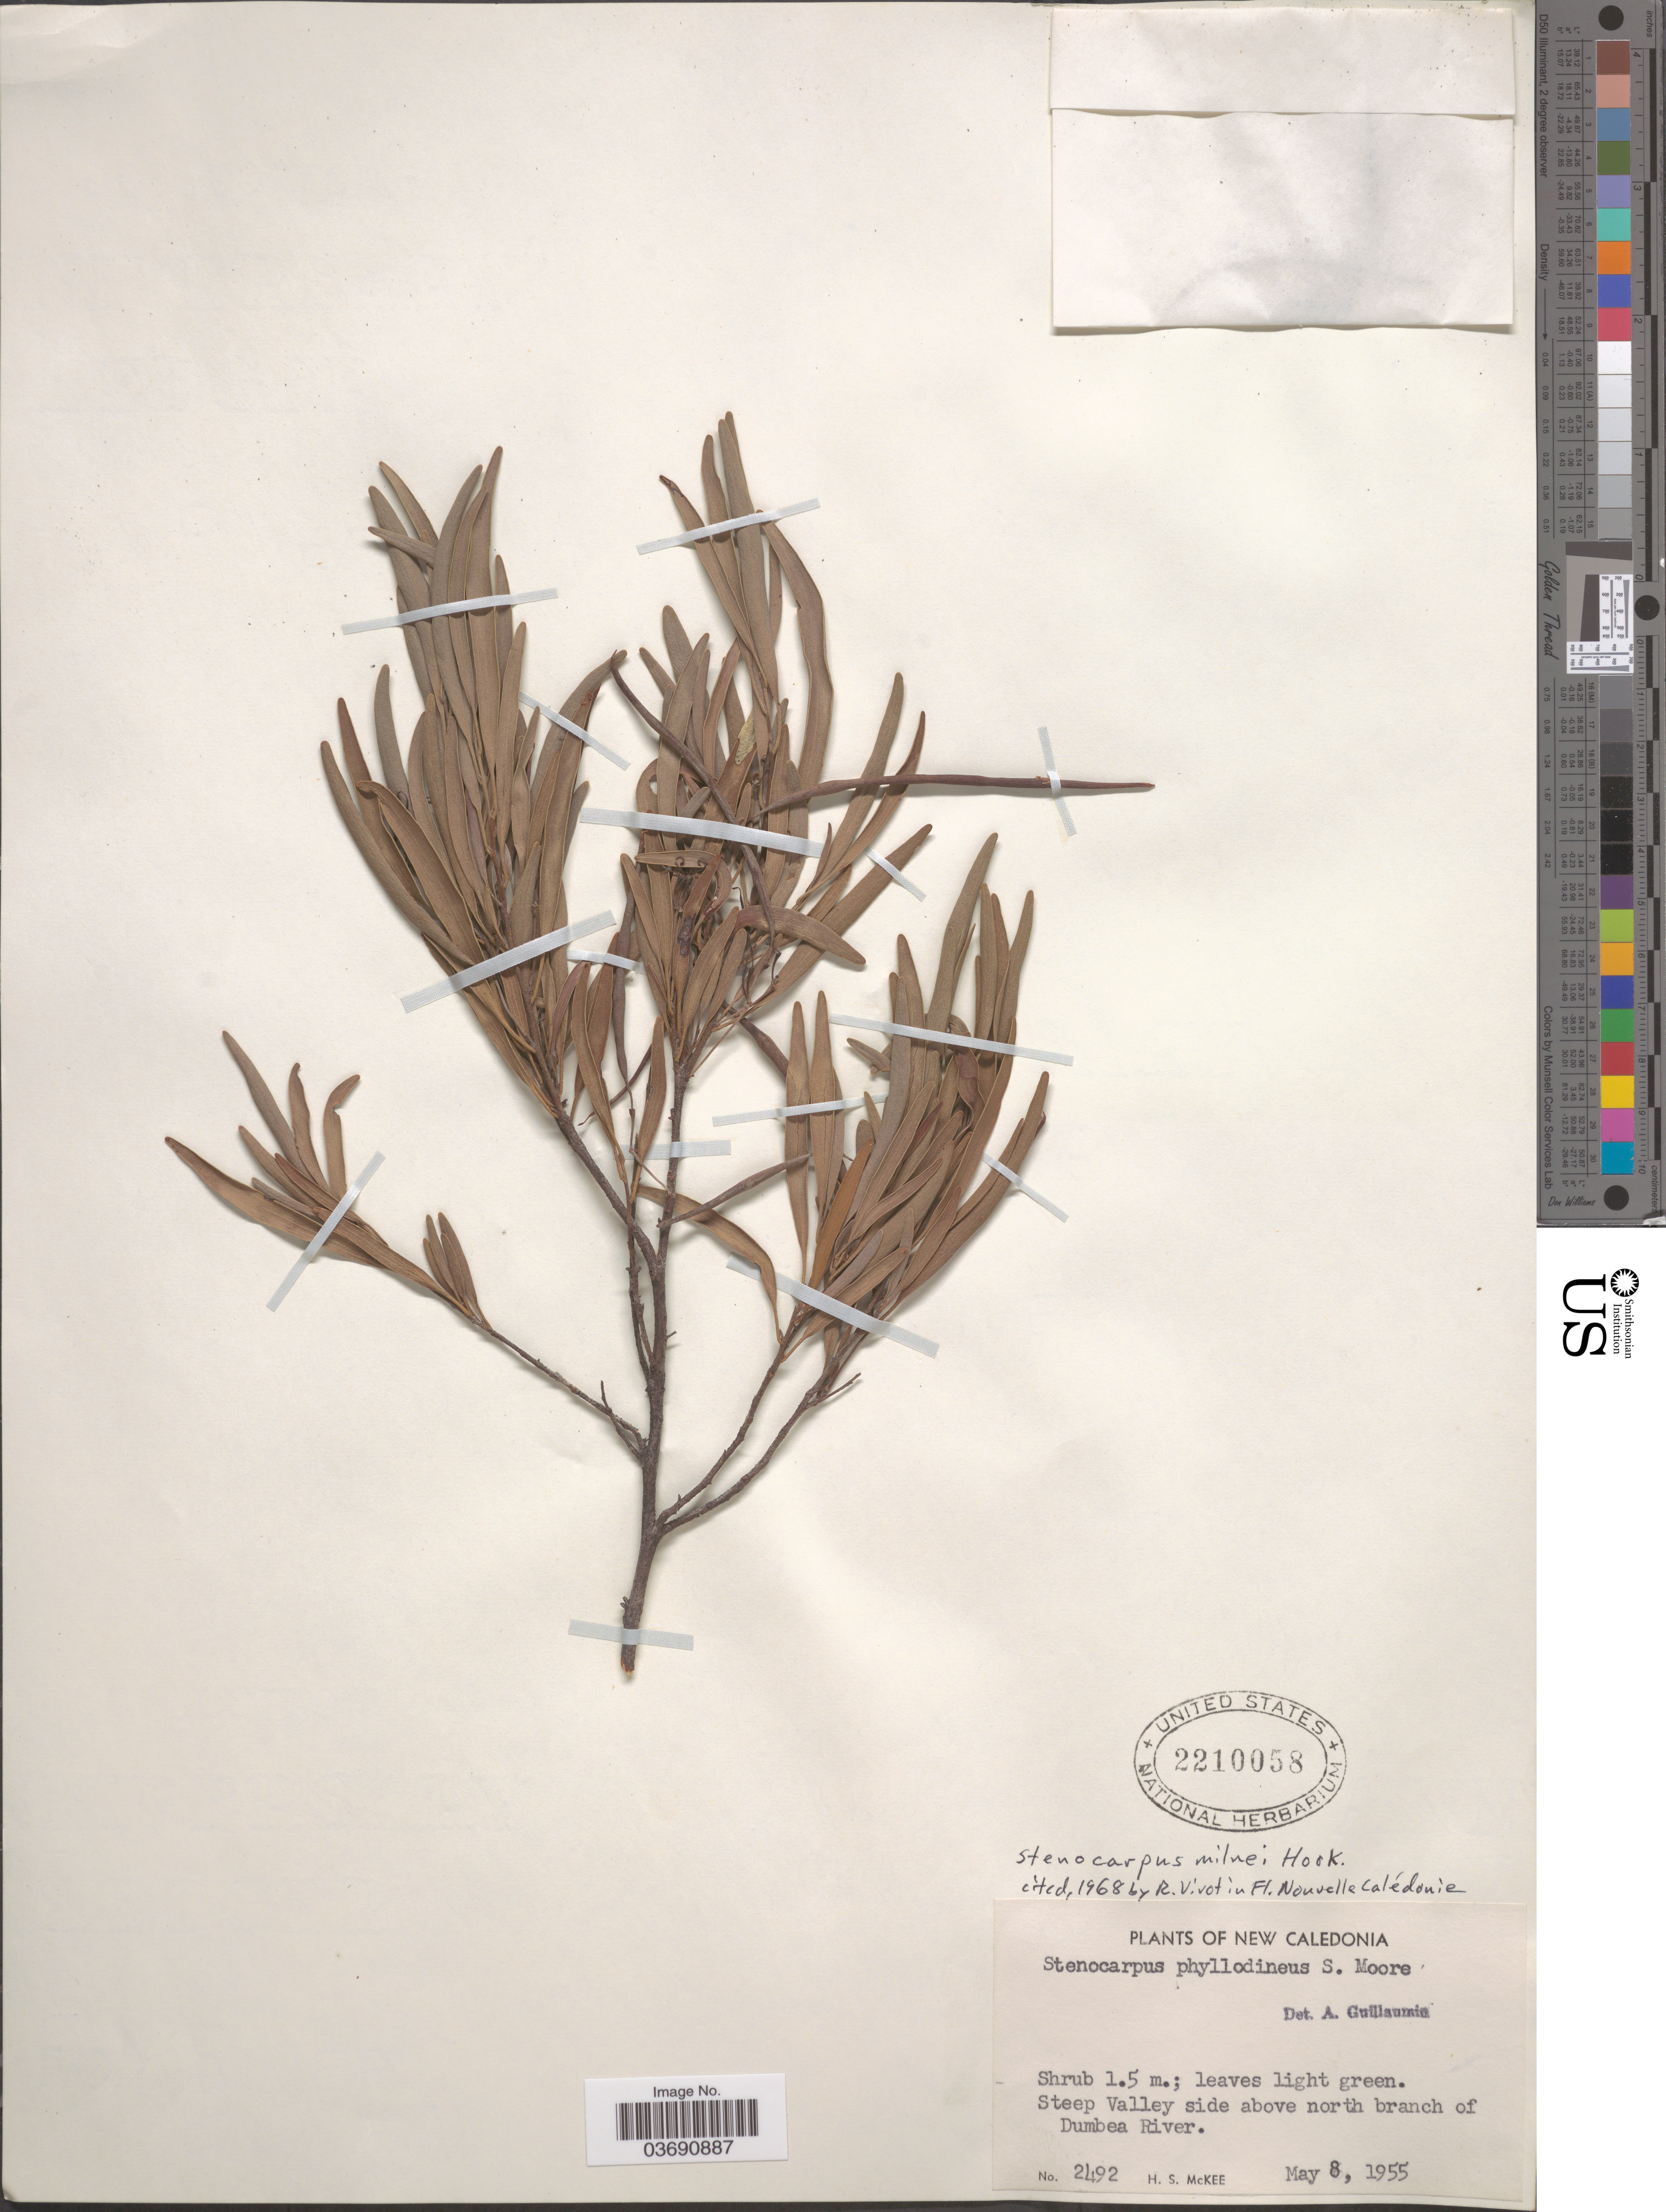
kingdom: Plantae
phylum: Tracheophyta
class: Magnoliopsida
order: Proteales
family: Proteaceae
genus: Stenocarpus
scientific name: Stenocarpus milnei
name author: Hook.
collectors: H. S. McKee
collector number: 2492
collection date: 1955-05-08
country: New Caledonia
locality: Steep Valley side above north branch of Dumbea River.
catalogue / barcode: US 2210058